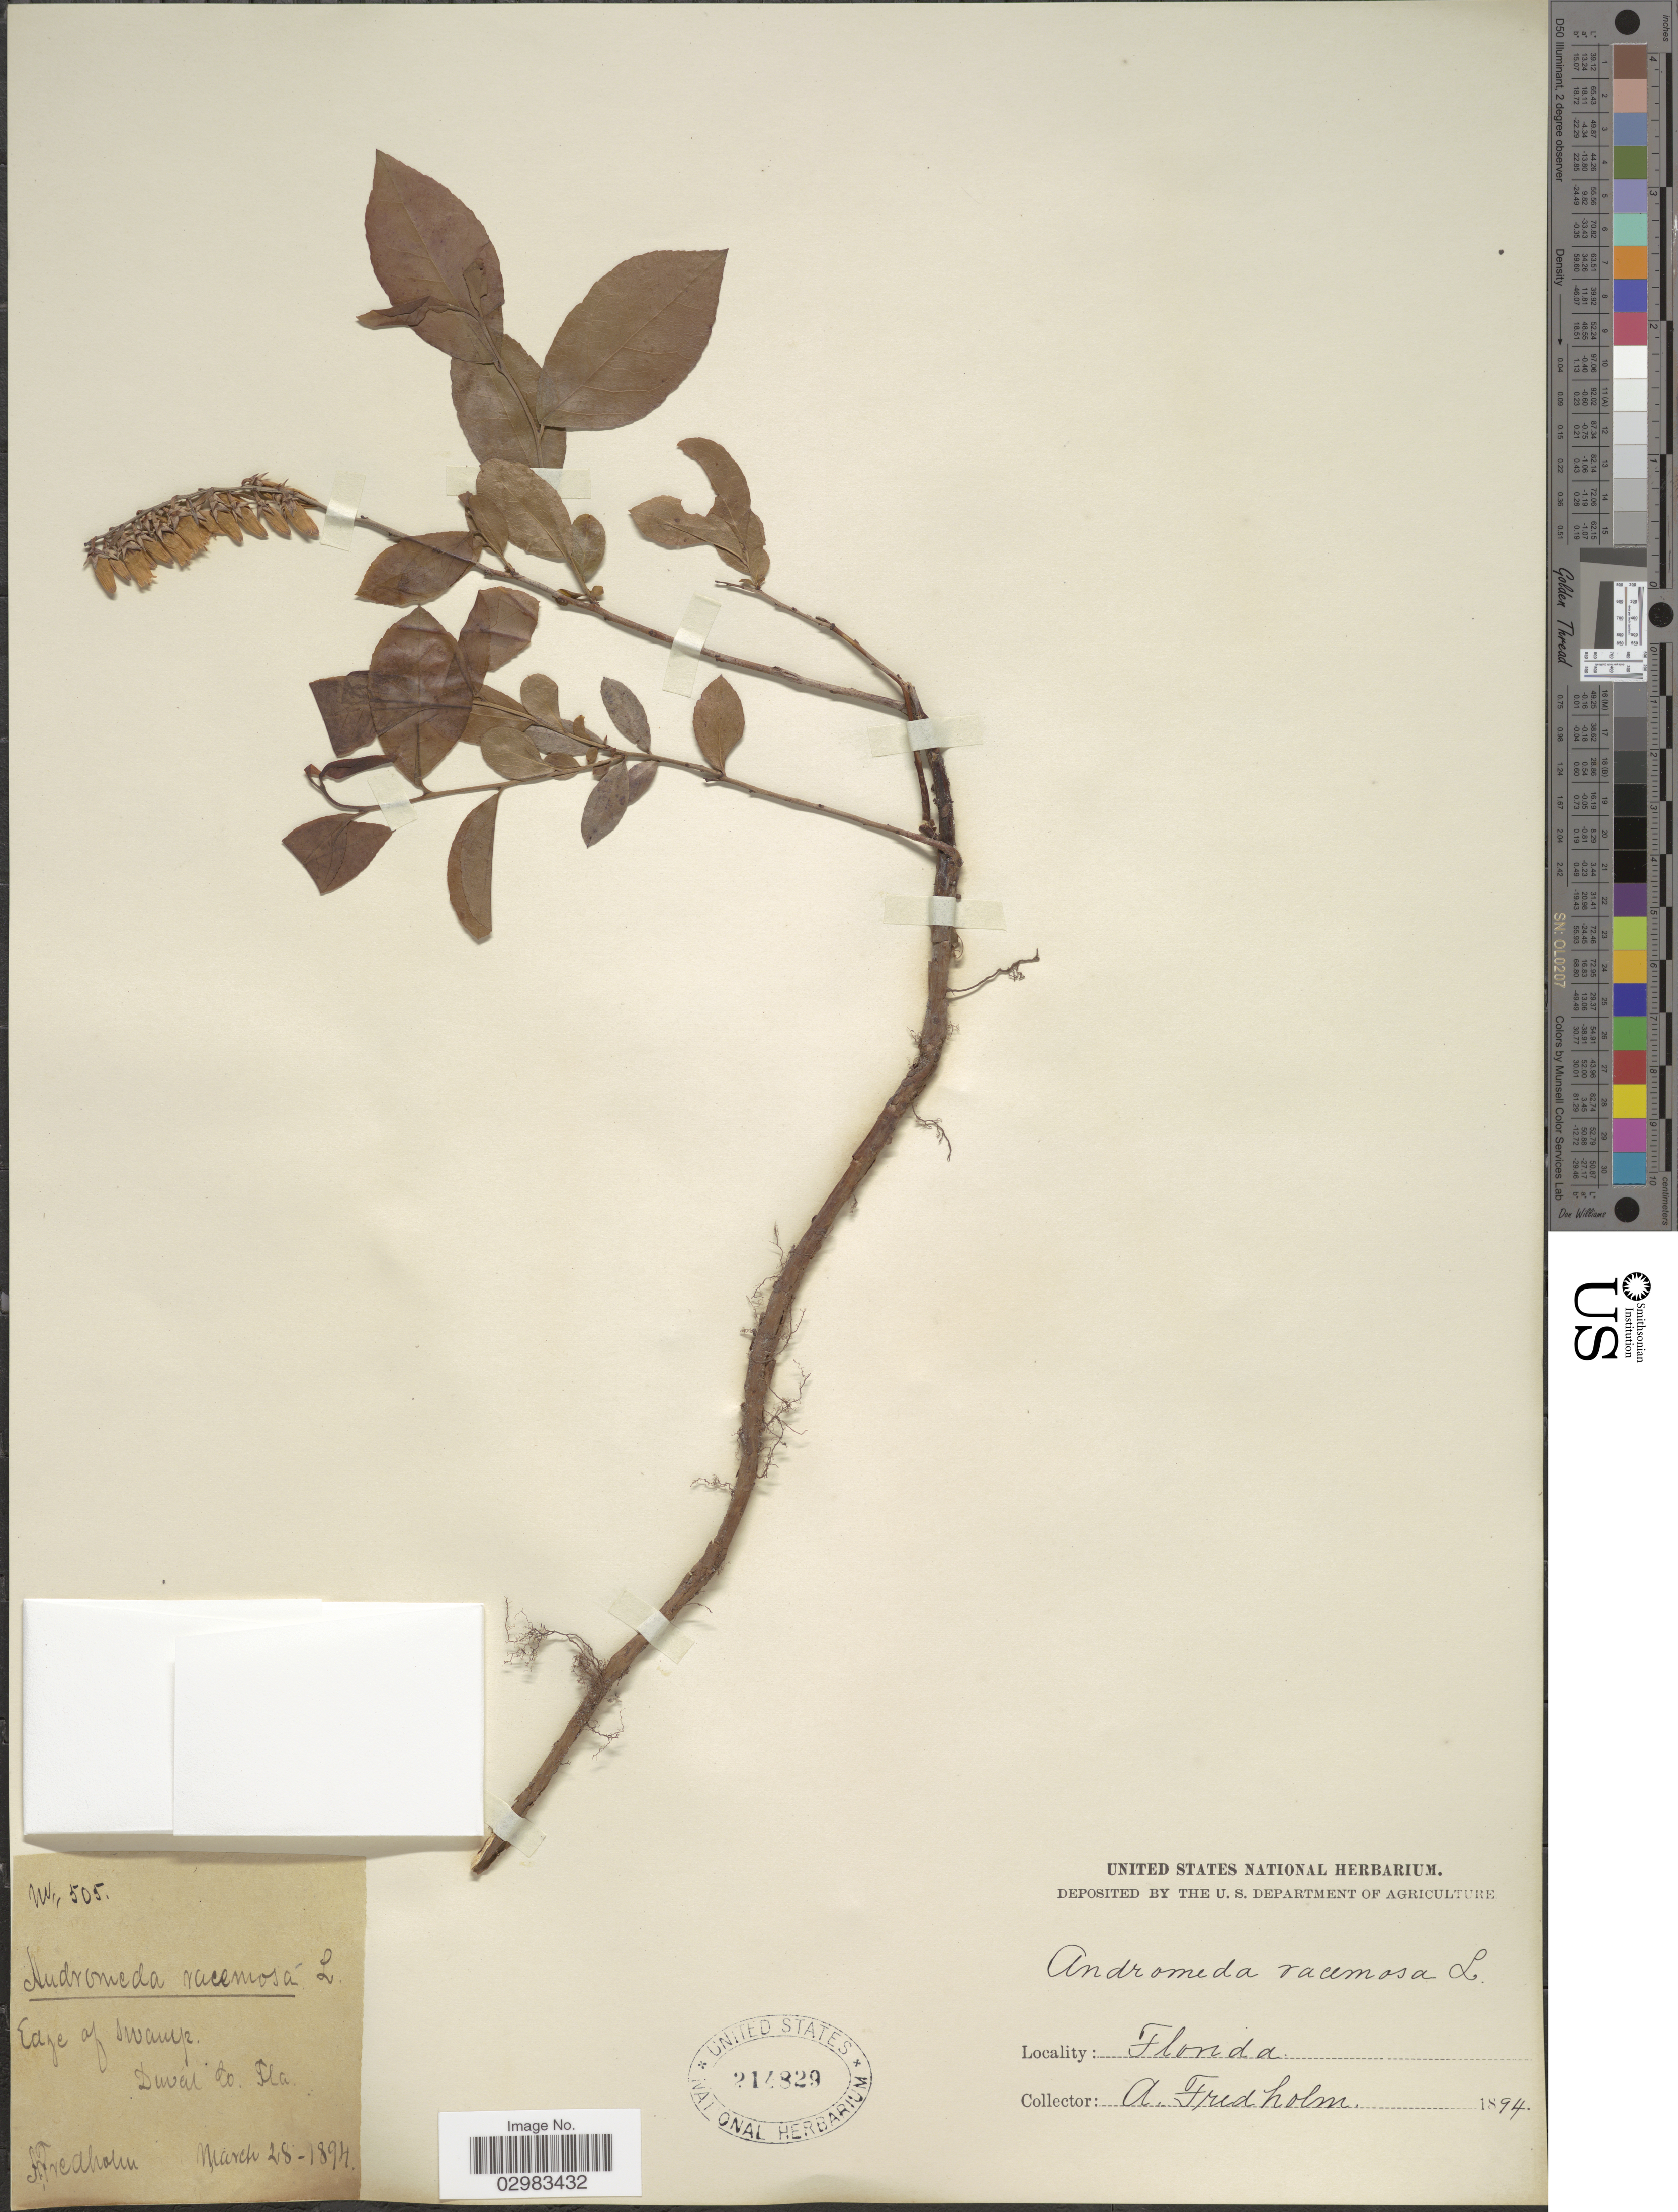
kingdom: Plantae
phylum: Tracheophyta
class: Magnoliopsida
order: Ericales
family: Ericaceae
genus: Leucothoe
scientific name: Leucothoë racemosa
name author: (L.) A. Gray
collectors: A. Fredholm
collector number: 505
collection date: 1894-03-28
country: United States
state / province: Florida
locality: Duval Co.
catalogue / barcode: US 214829